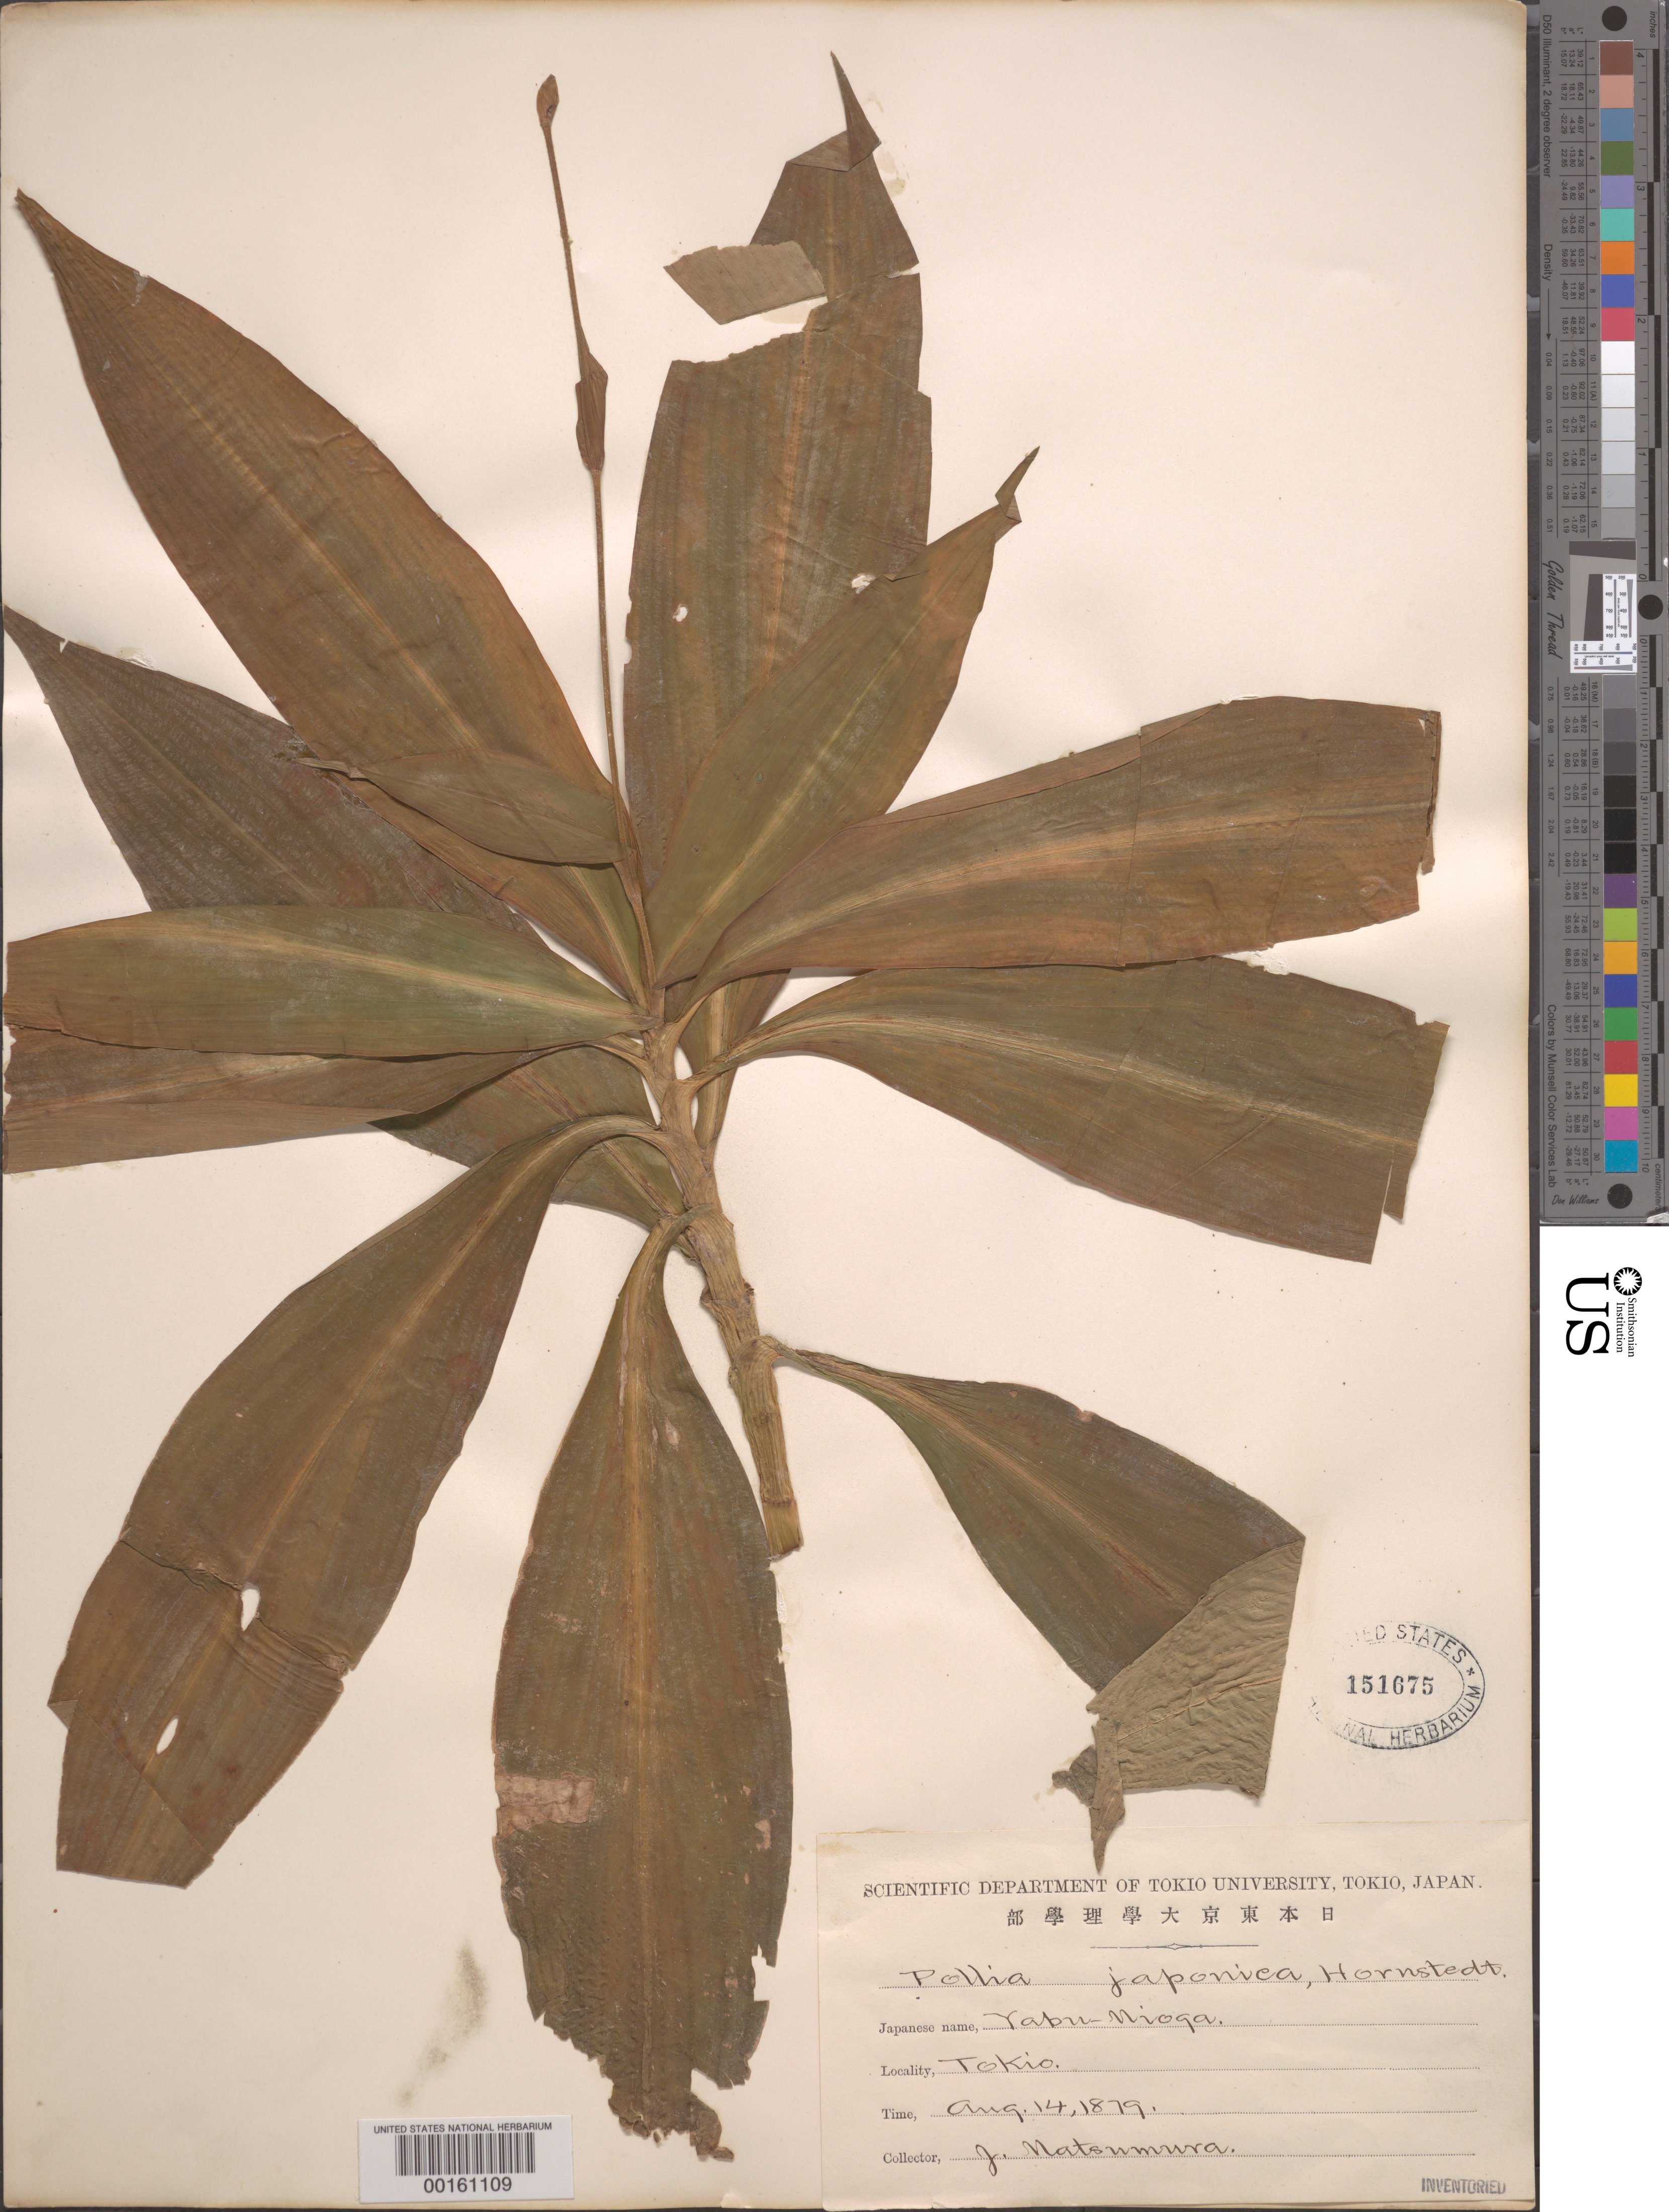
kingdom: Plantae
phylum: Tracheophyta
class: Liliopsida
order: Commelinales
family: Commelinaceae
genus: Pollia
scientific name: Pollia japonica var. japonica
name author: Thunb.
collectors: J. Matsumura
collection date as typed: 14 Aug 1879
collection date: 1879-08-14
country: Japan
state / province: Tokyo, Federal City of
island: Honshu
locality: Tokyo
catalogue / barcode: US 151675